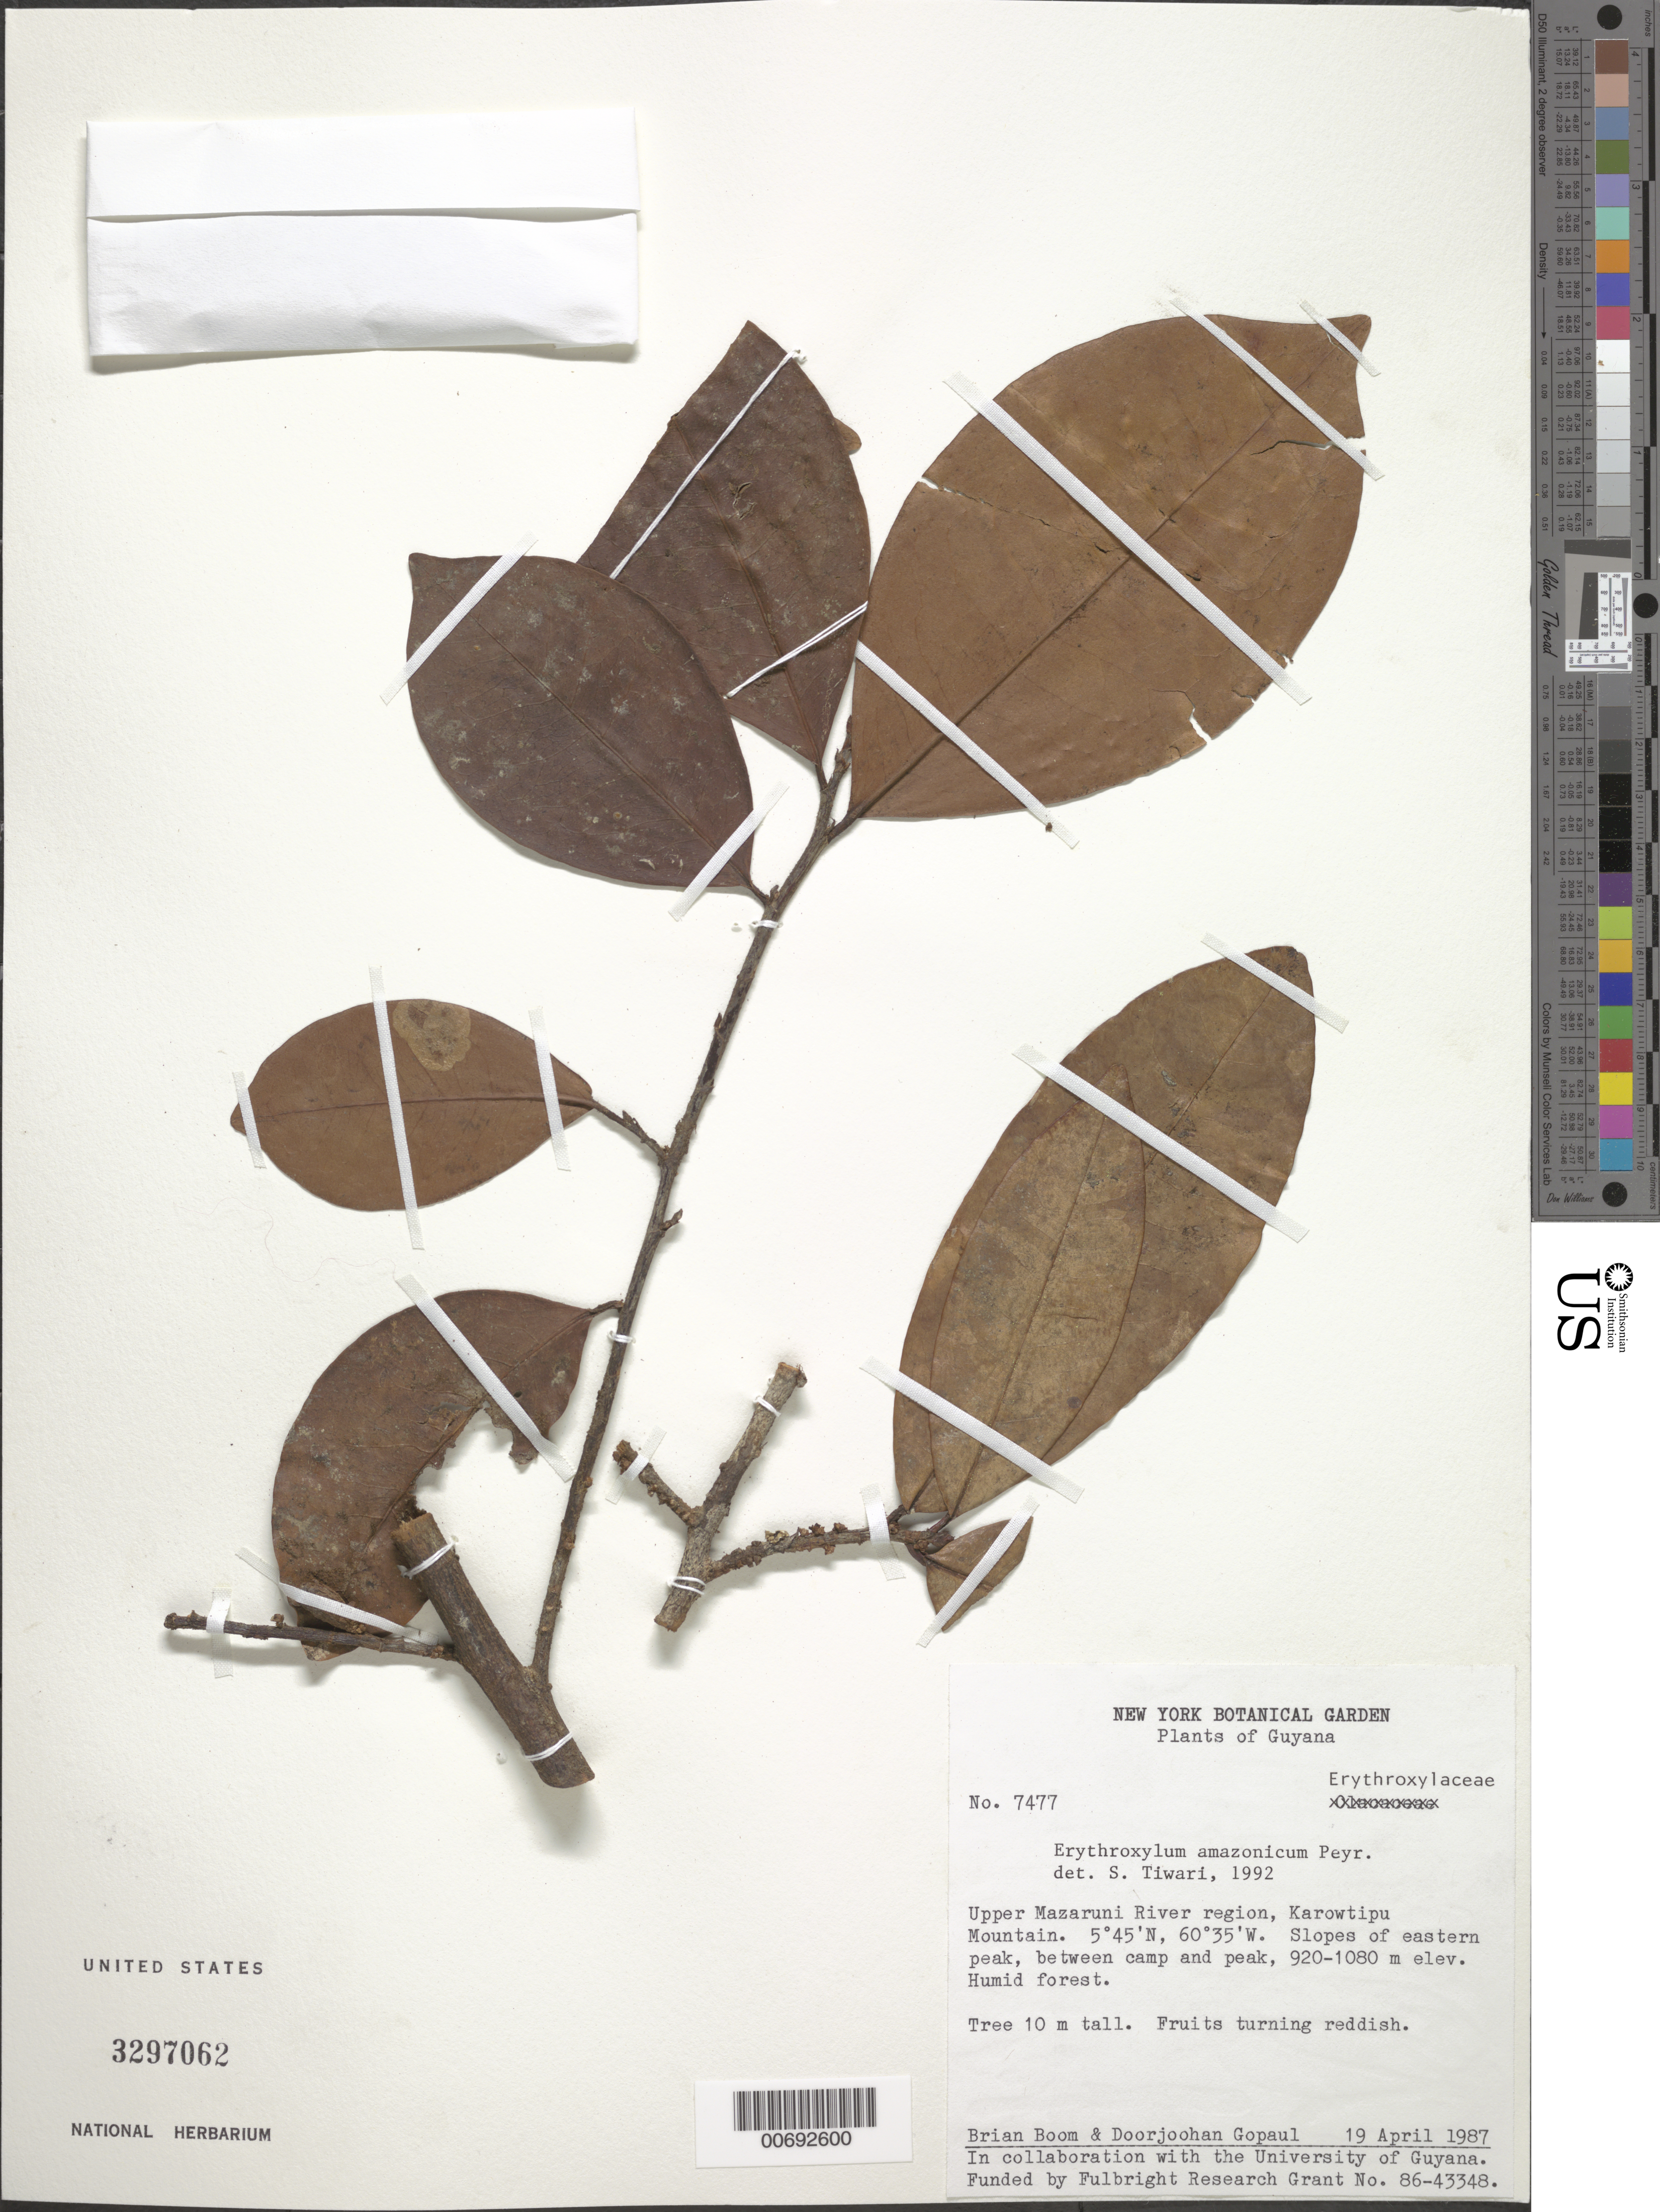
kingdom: Plantae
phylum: Tracheophyta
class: Magnoliopsida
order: Malpighiales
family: Erythroxylaceae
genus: Erythroxylum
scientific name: Erythroxylum amazonicum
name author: Peyr.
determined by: Tiwari, S.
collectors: B. M. Boom & D. Gopaul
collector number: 7477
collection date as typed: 19-Apr-87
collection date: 1987-04-19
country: Guyana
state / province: Cuyuni-Mazaruni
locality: Karowtipu Mt., upper Mazaruni R. region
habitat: Humid forest; slopes of E peak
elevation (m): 920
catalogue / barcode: US 3297062